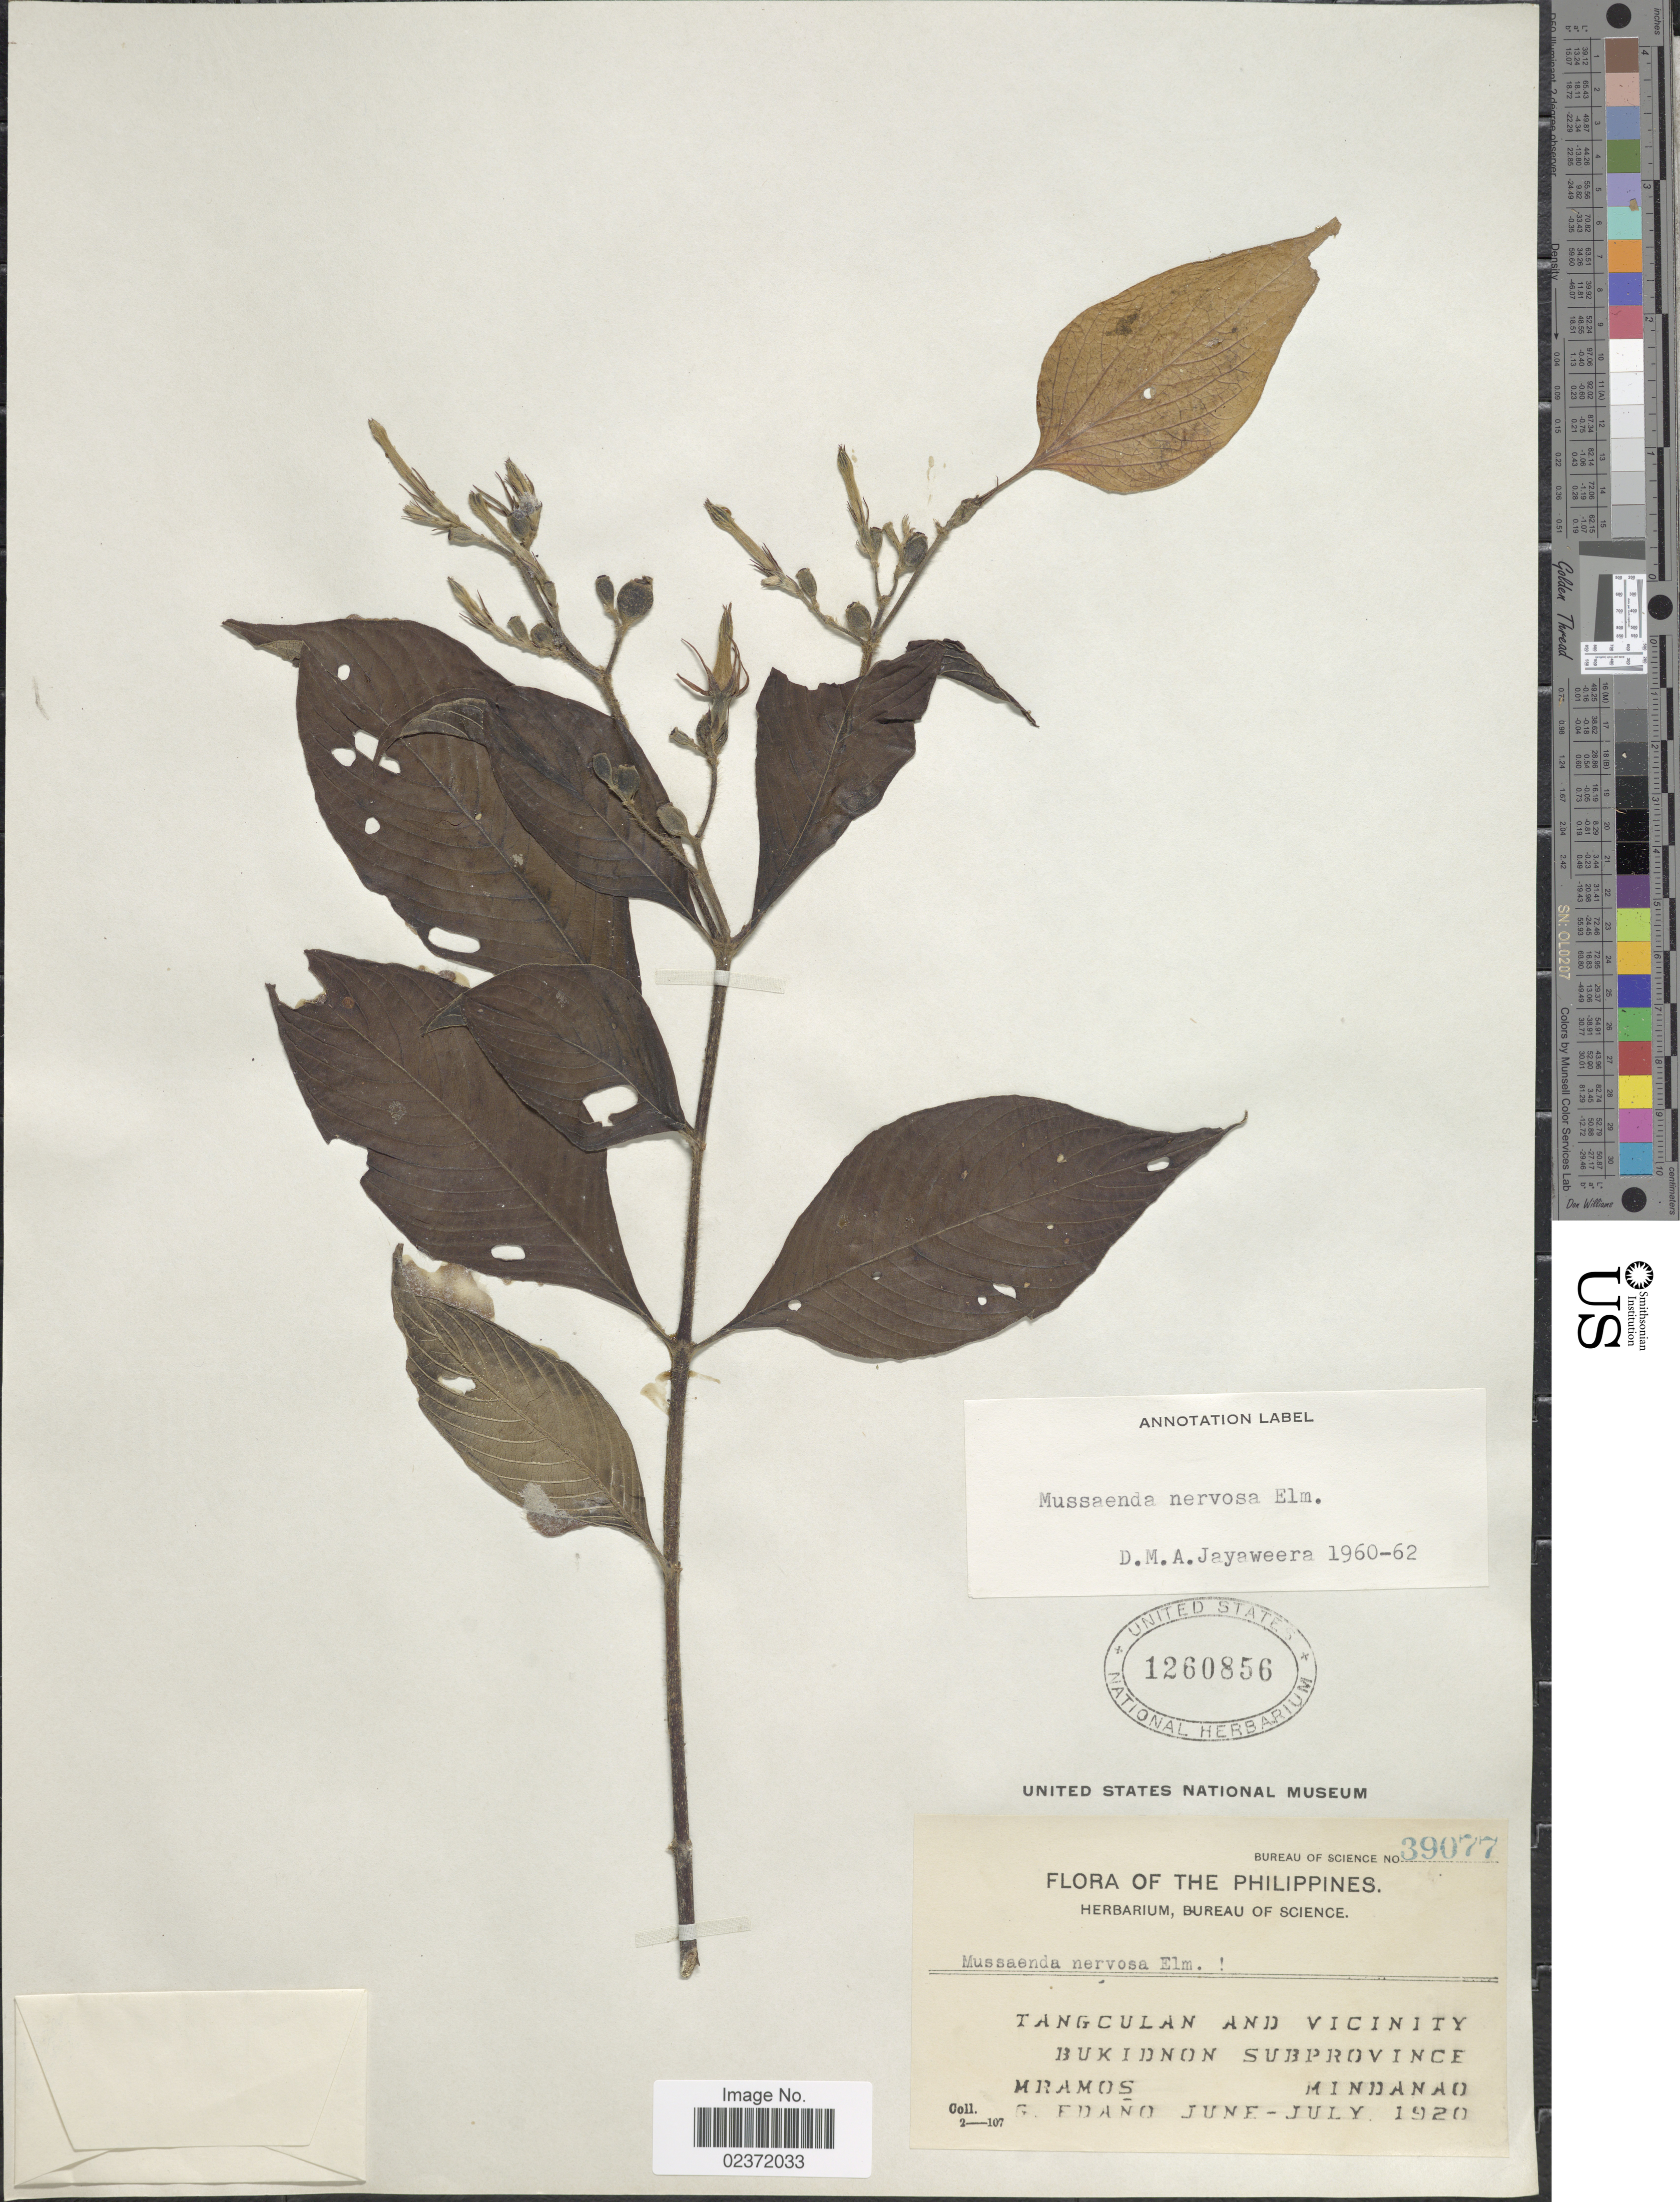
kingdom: Plantae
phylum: Tracheophyta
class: Magnoliopsida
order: Gentianales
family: Rubiaceae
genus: Mussaenda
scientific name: Mussaenda nervosa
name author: Elmer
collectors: M. Ramos & G. Edaño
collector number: Bureau of Science 39077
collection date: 1920-06/1920-07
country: Philippines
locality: Tangculan and Vicinity, Bukidnon Subprovince, Mindanao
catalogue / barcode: US 1260856